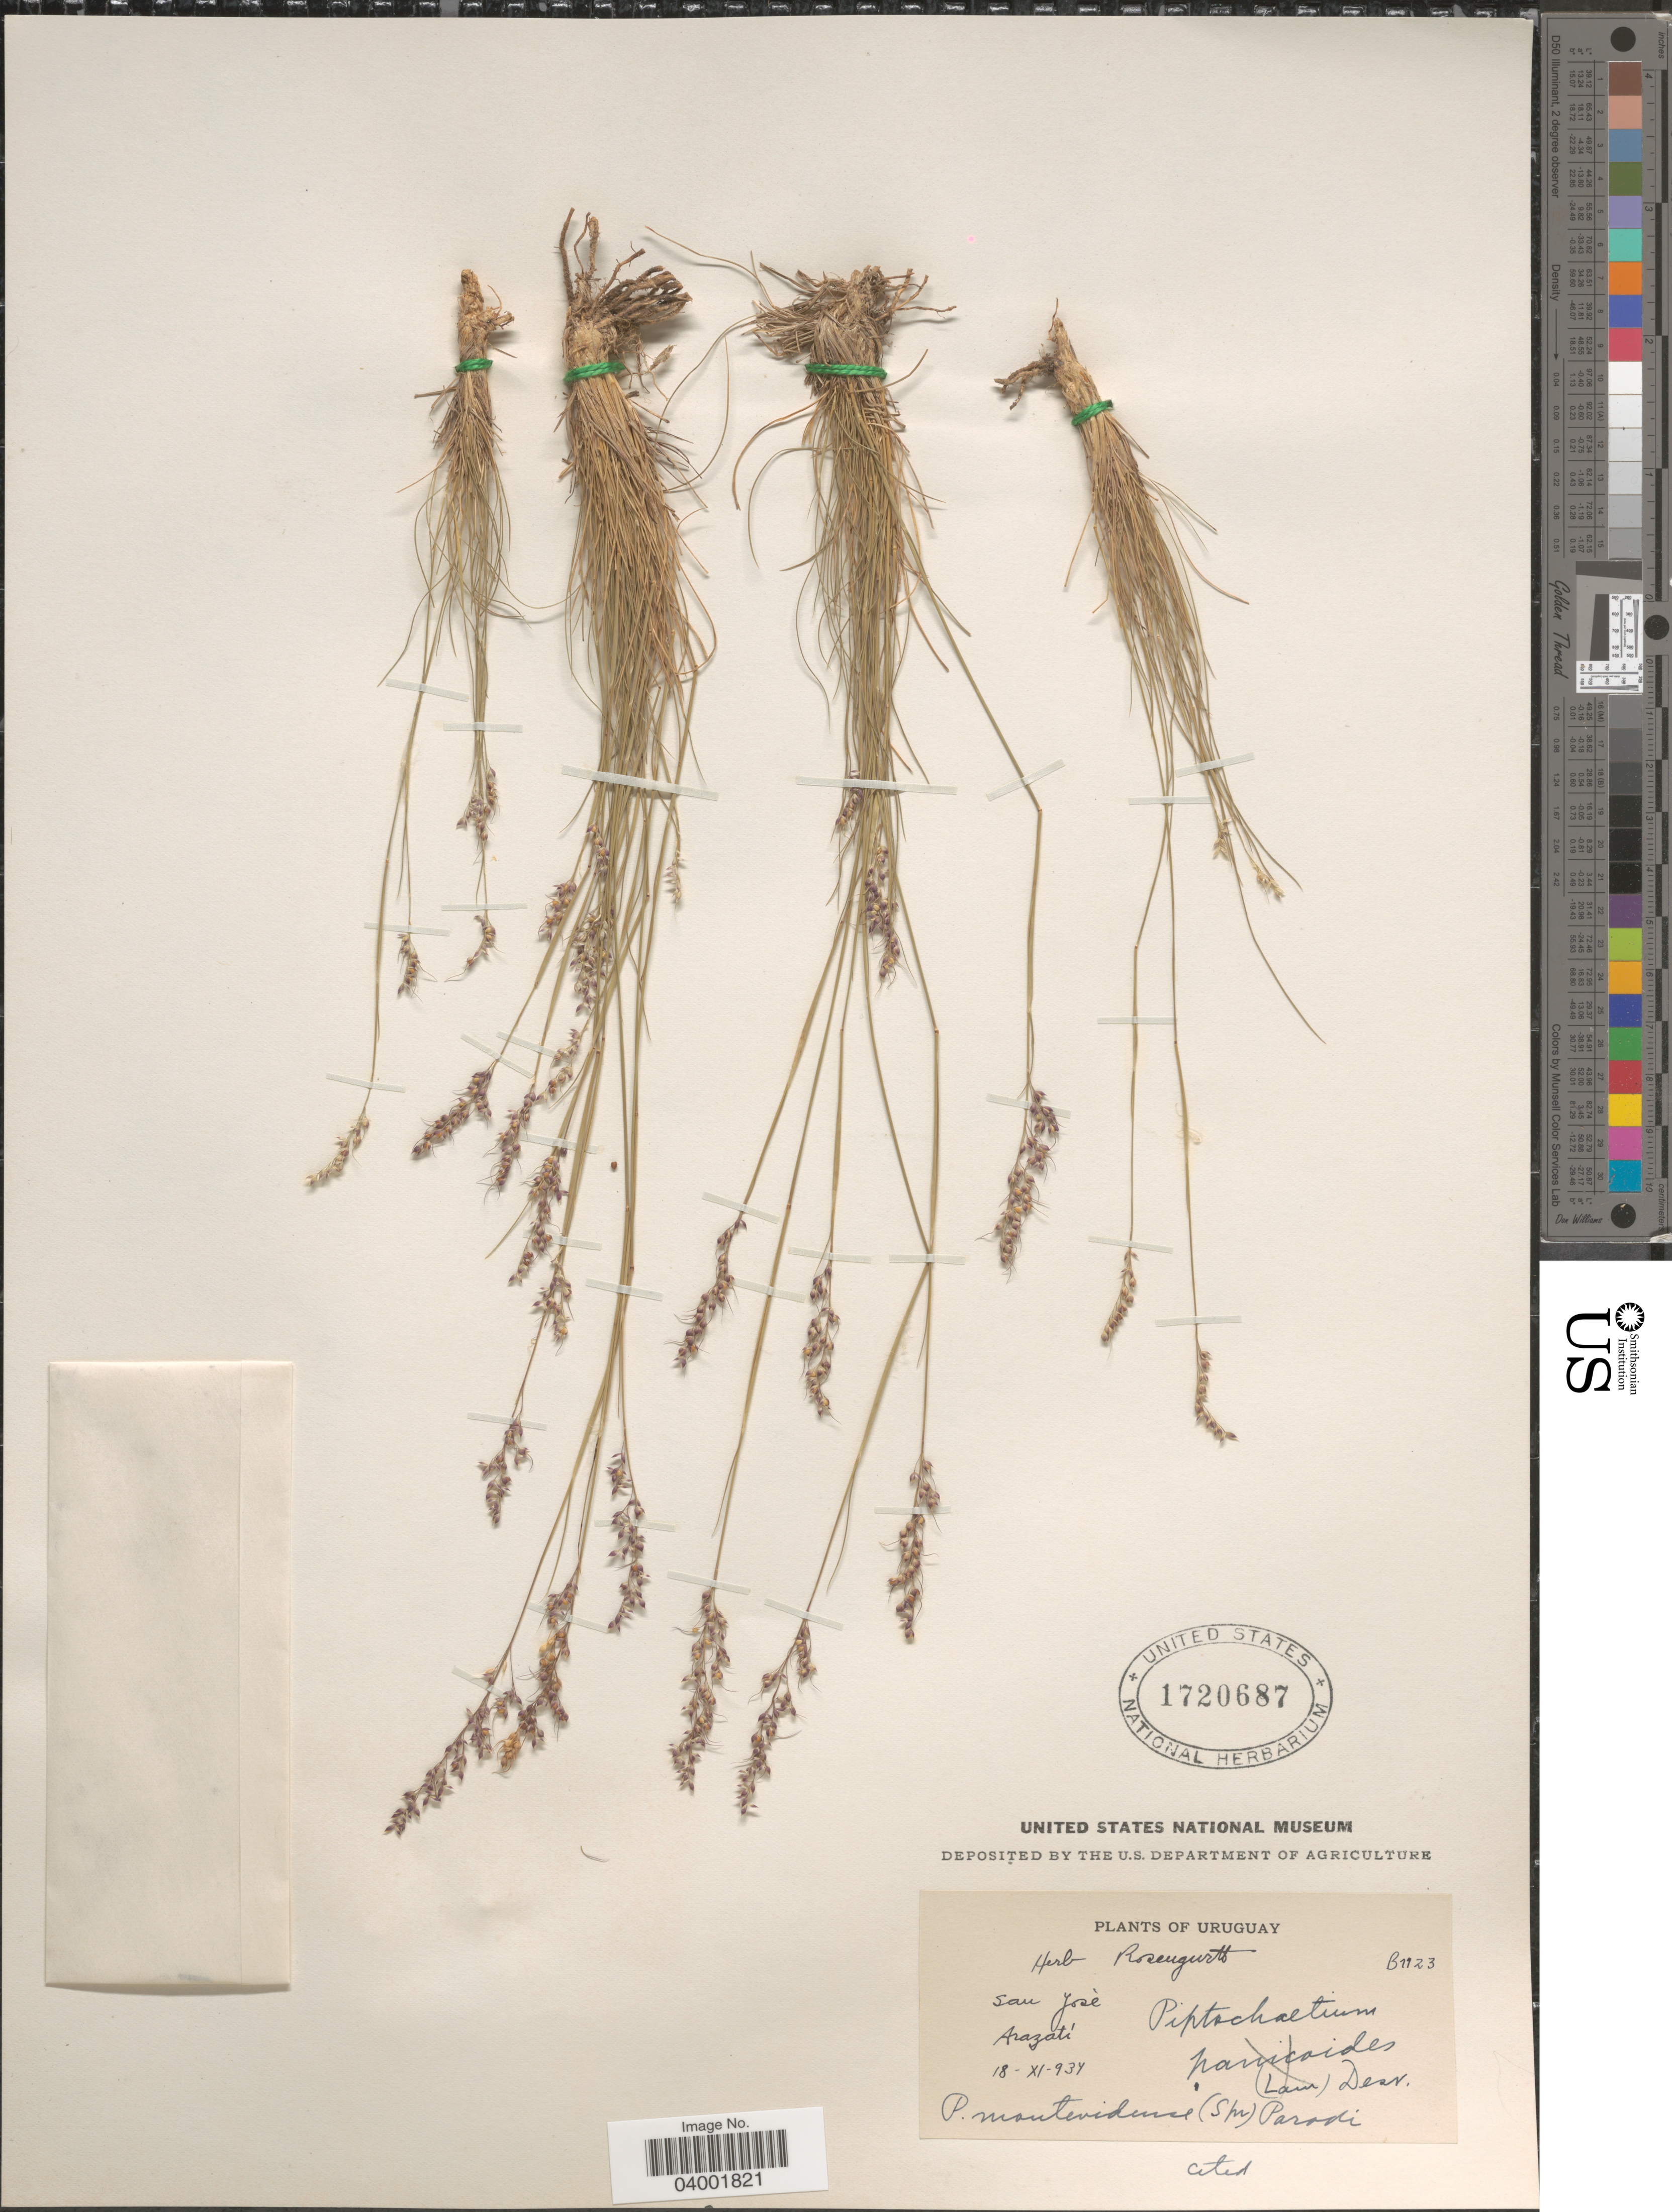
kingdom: Plantae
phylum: Tracheophyta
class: Liliopsida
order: Poales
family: Poaceae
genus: Piptochaetium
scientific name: Piptochaetium montevidense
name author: (Spreng.) Parodi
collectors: ex herb. Rosengurtt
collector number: B1123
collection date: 1934-11-18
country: Uruguay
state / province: San Jose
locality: Arazatí.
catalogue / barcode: US 1720687